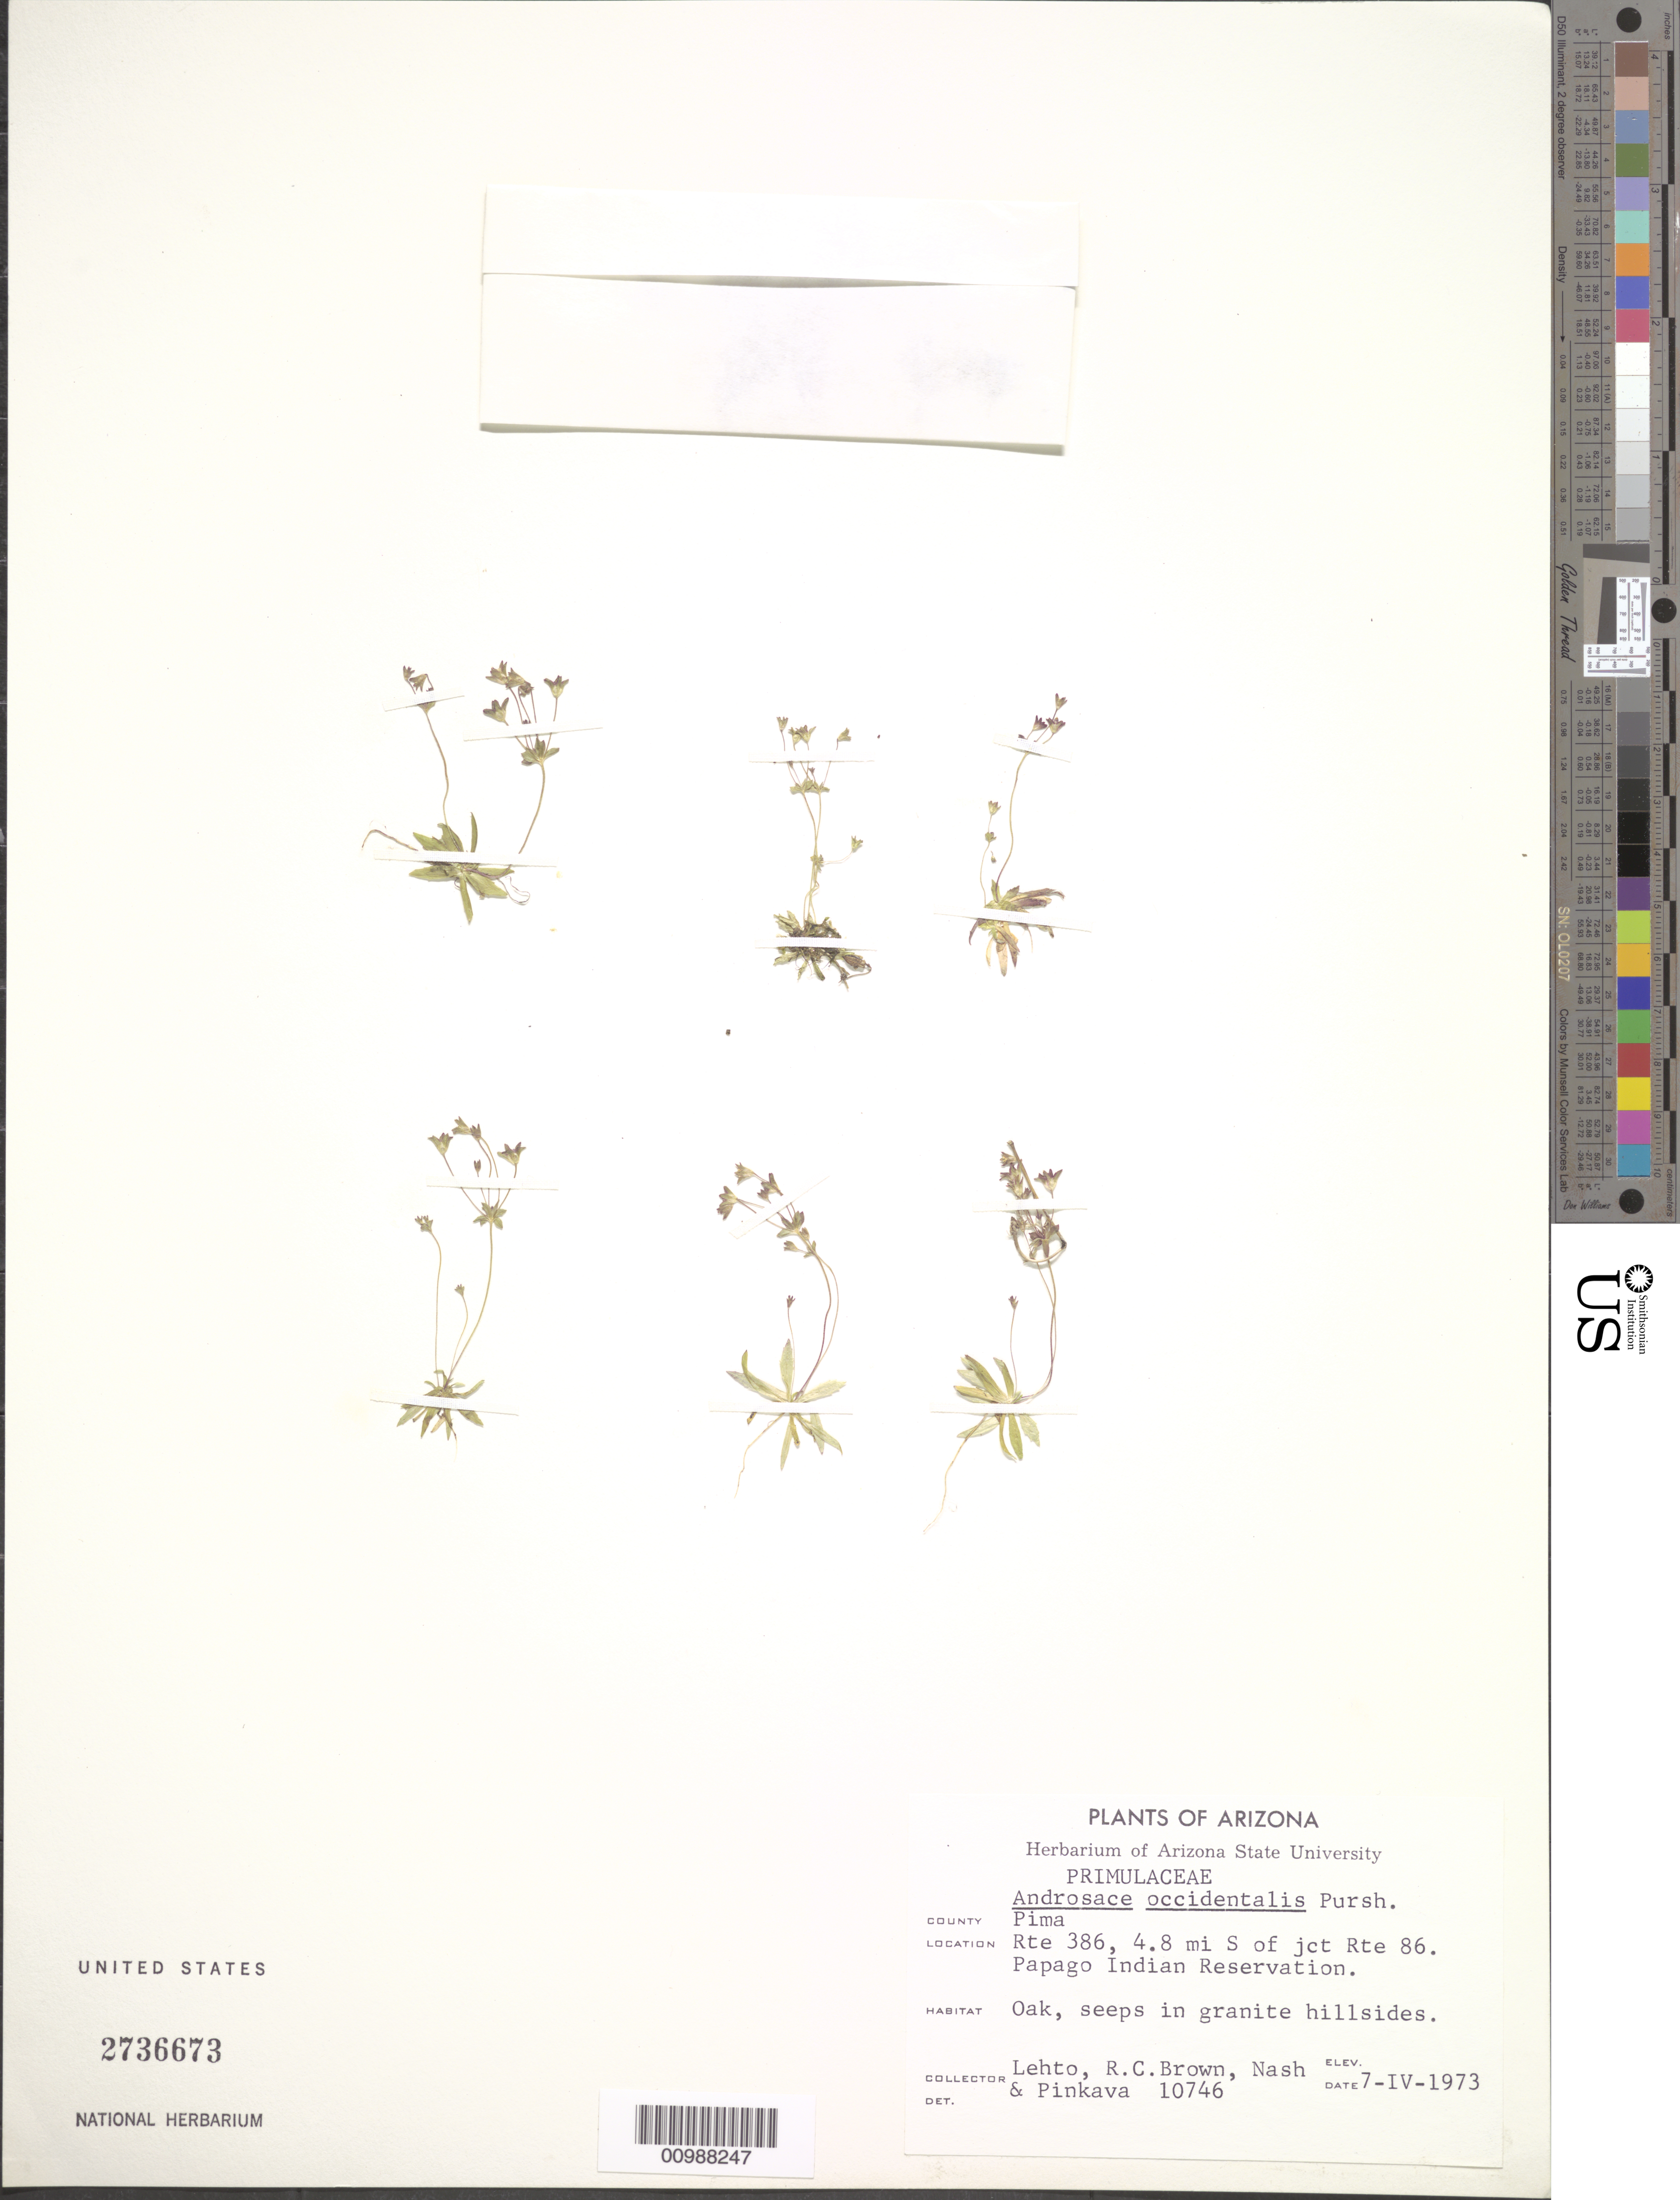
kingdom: Plantae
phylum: Tracheophyta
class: Magnoliopsida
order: Ericales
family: Primulaceae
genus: Androsace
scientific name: Androsace occidentalis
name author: (Pursh) Pursh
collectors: E. Lehto, R. C. Brown, G. V. Nash & D. Pinkava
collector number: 10746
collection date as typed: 07 Apr 1973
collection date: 1973-04-07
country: United States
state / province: Arizona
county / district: Pima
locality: Route 286, 4.8 miles south of junction Route 86. Papago Indian Reservation. Oak, seeps in granite hillsides.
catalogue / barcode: US 2736673